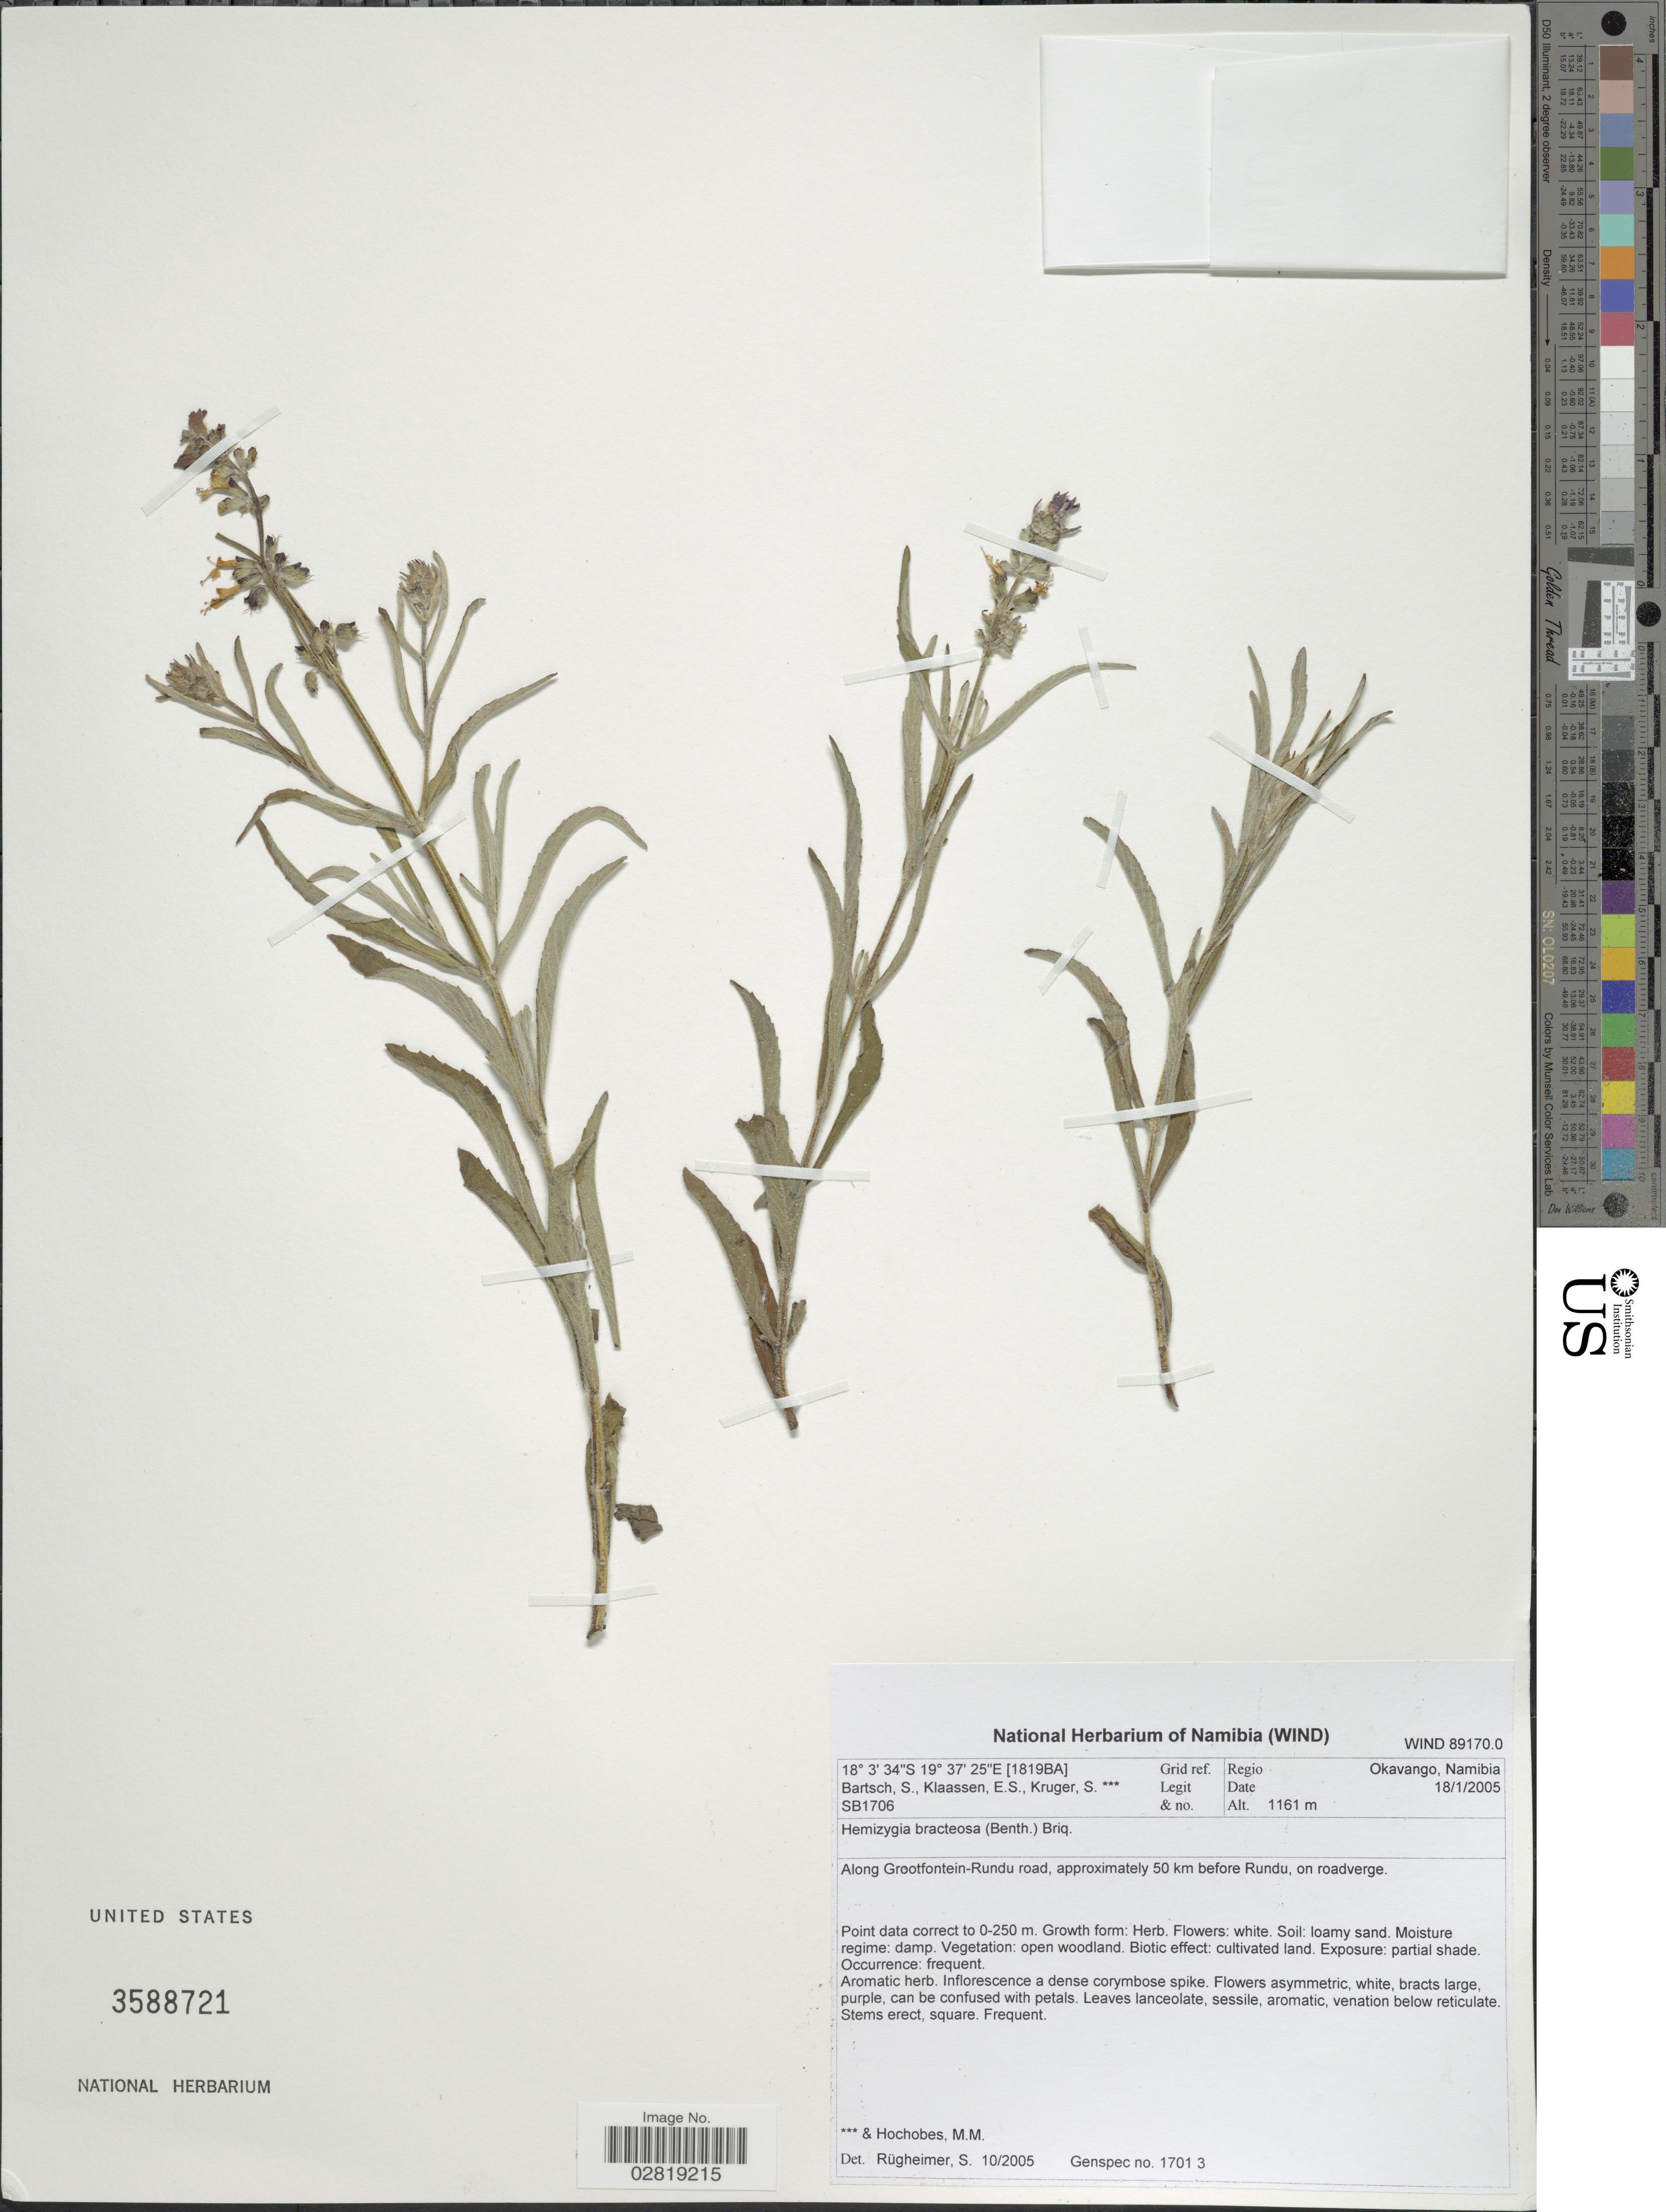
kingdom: Plantae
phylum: Tracheophyta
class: Magnoliopsida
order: Lamiales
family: Lamiaceae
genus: Hemizygia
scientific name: Hemizygia bracteosa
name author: (Benth.) Briq.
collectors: S. Bartsch, E. S. Klaassen, S. Kruger & M. Hochobes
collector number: SB1706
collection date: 2005-01-18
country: Namibia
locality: [1819BA], Regio Okavango. Along Grootfontein-Rundu road, approximately 50 km before Rundu, on roadverge.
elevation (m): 1161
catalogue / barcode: US 3588721